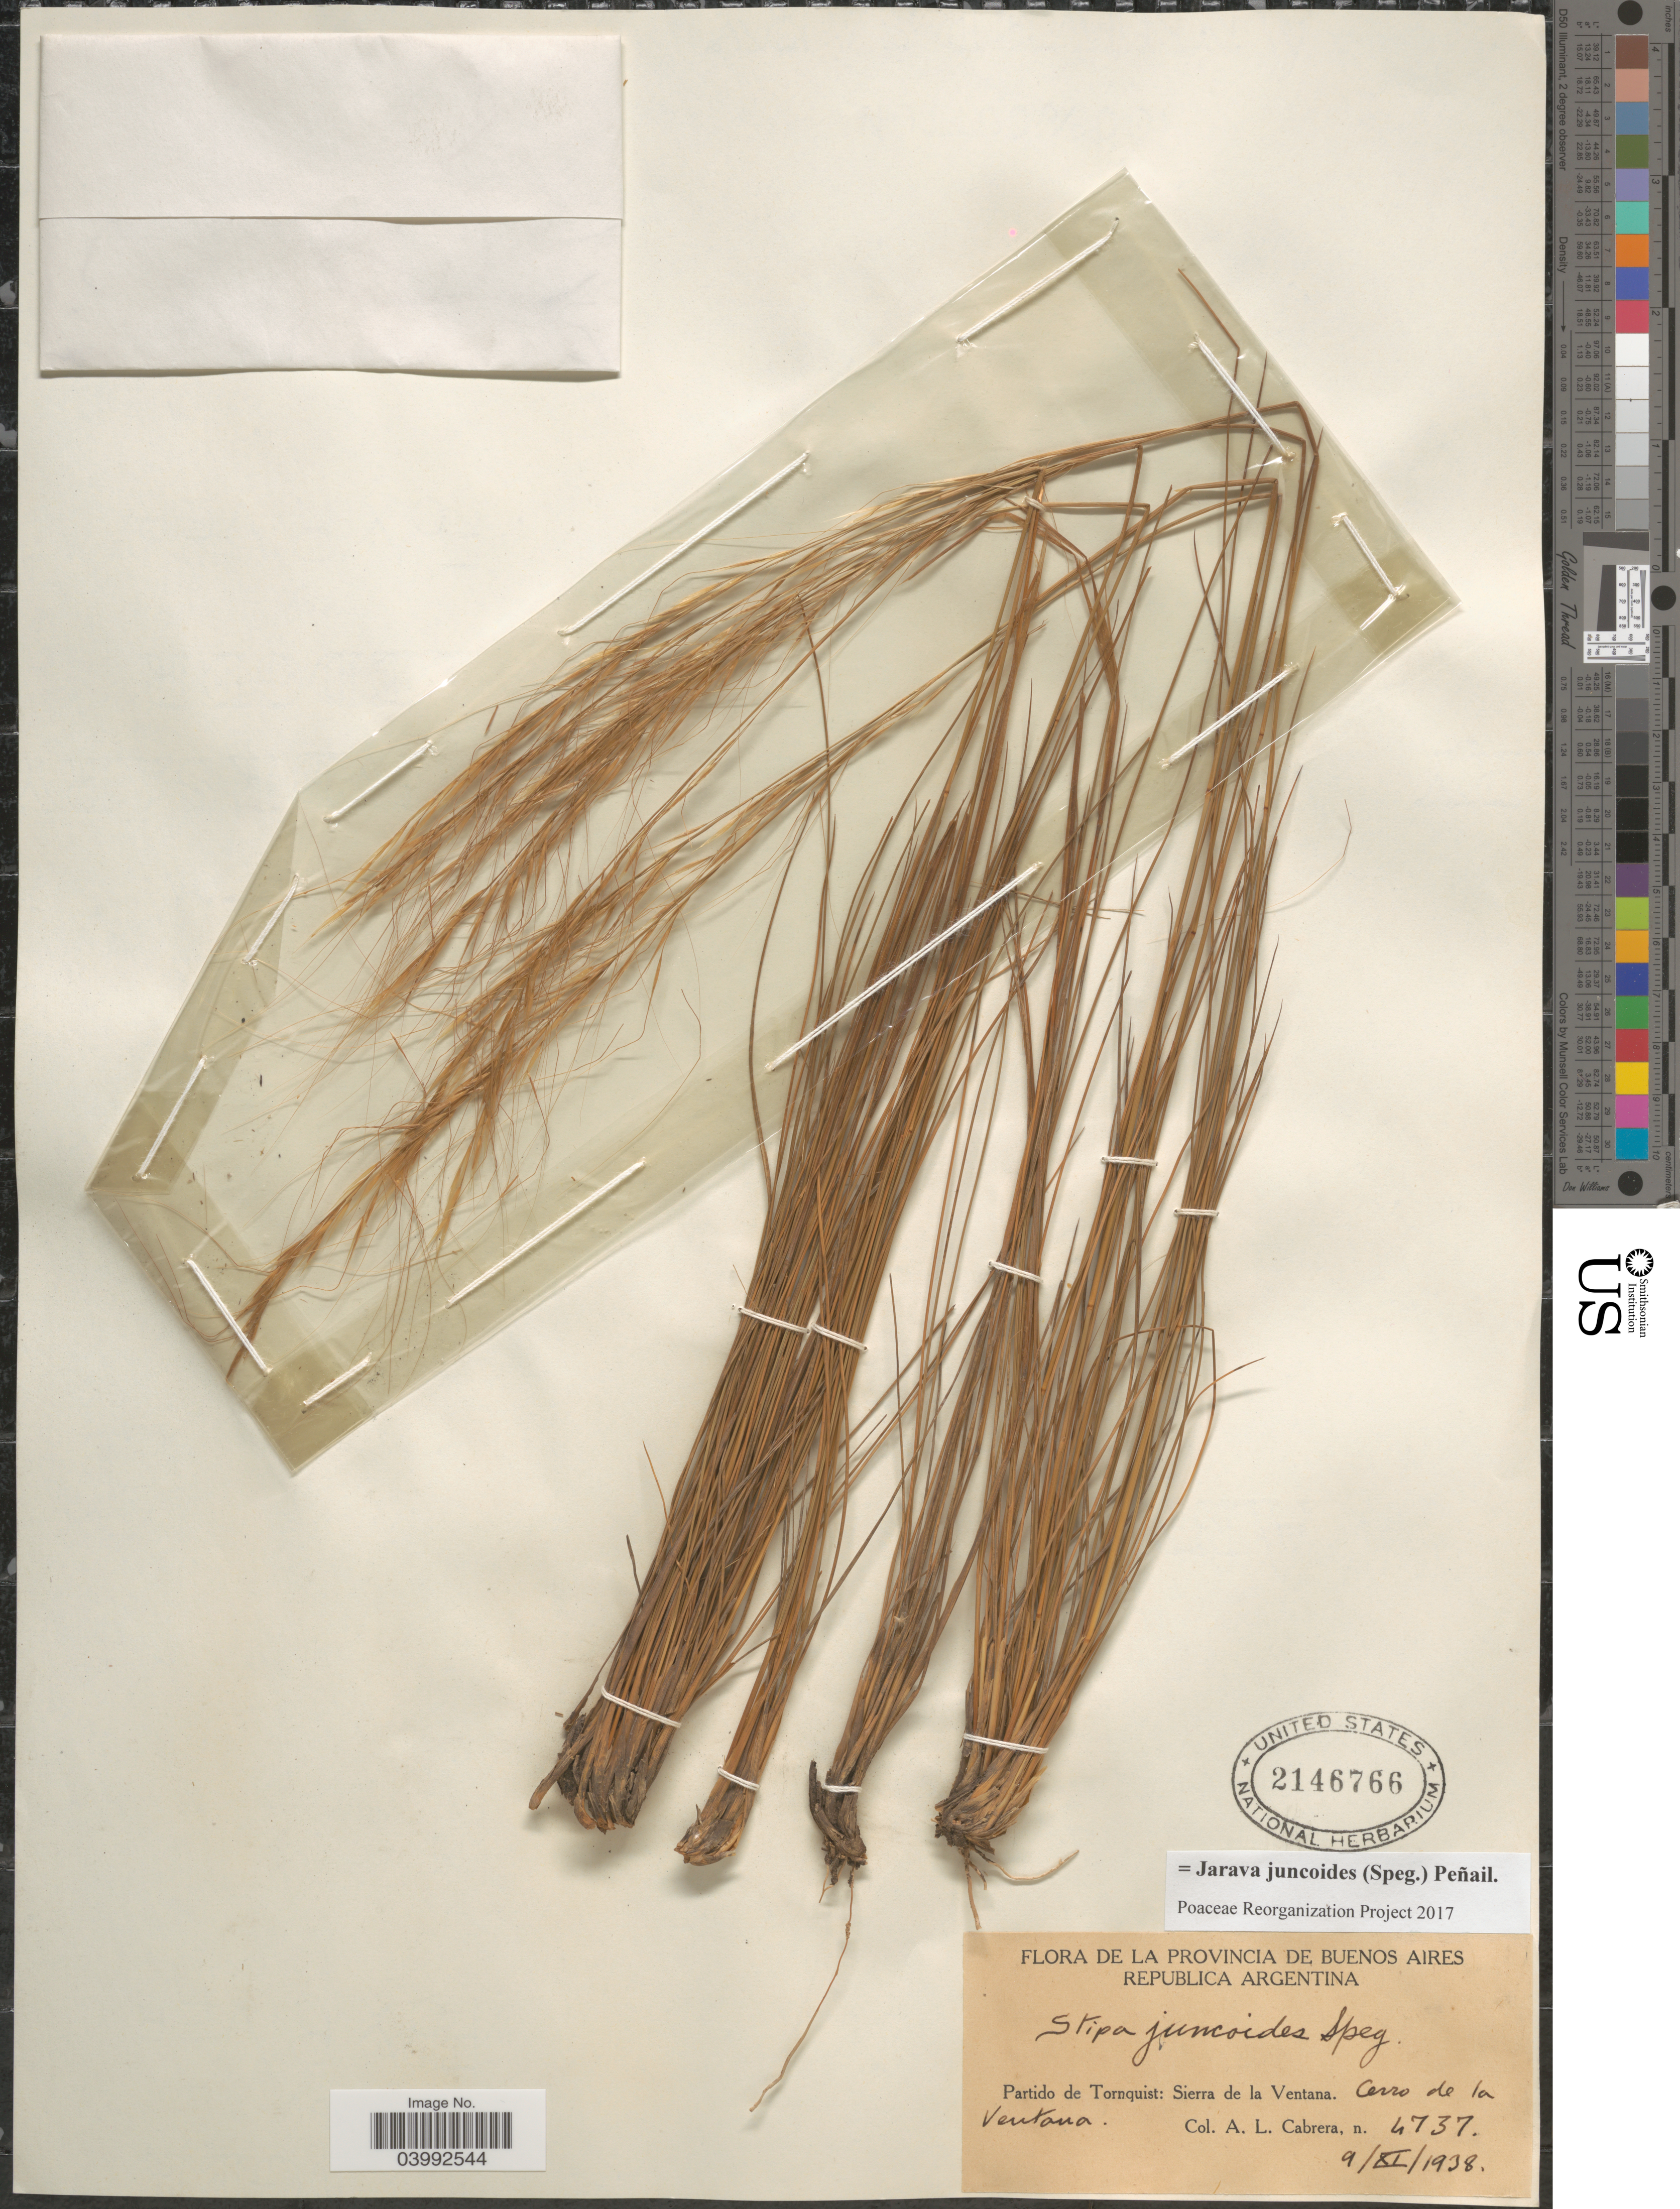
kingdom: Plantae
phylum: Tracheophyta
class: Liliopsida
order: Poales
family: Poaceae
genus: Jarava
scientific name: Jarava juncoides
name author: (Speg.) Peñail.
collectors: A. L. Cabrera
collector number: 4737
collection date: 1938-11-09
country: Argentina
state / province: Buenos Aires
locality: Republica Argentina. Partido de Tornquist: Sierra de la Ventana. Cerro de la Ventana.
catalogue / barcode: US 2146766